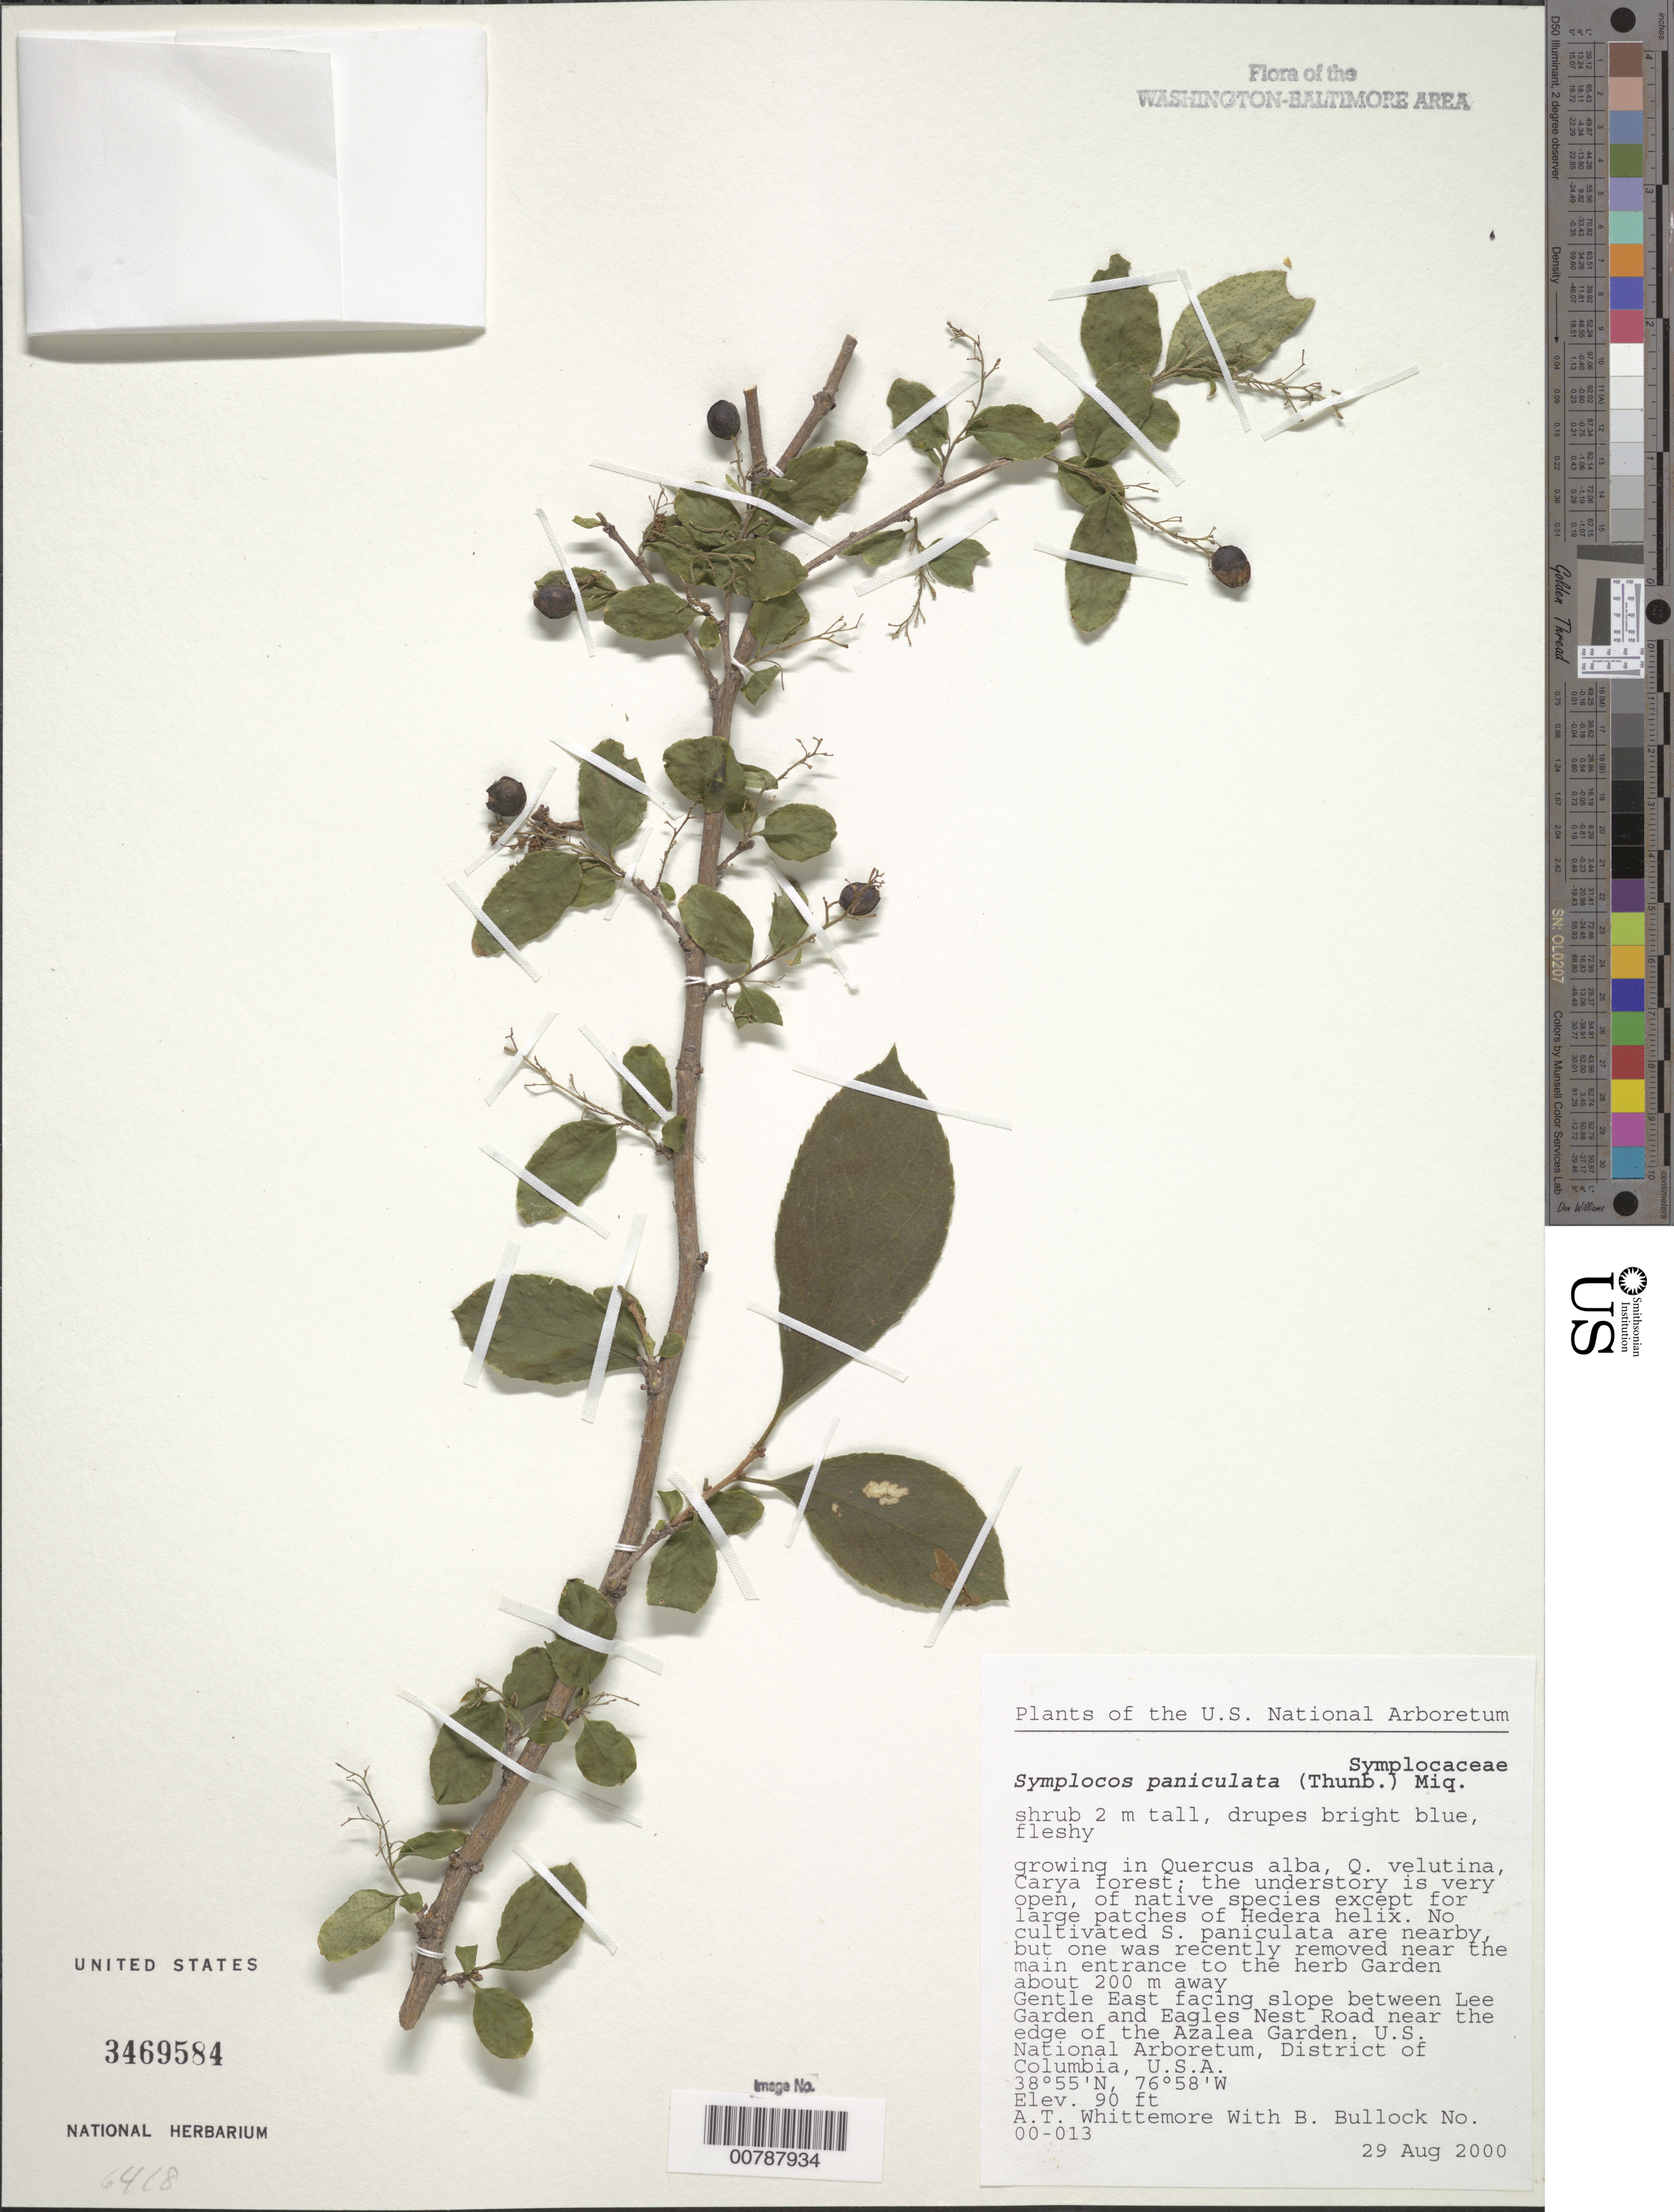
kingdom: Plantae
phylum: Tracheophyta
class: Magnoliopsida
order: Ericales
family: Symplocaceae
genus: Symplocos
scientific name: Symplocos paniculata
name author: Miq.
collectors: A. T. Whittemore & B. Bullock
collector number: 00-013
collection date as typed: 29 Aug 2000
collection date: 2000-08-29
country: United States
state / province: District of Columbia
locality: U.S. National Arboretum, between Lee Garden and Eagles Nest Road near the edge of the Azalea Garden.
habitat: Growing in Quercus alba, Q. velutina, Carya forest. The understory is very open, of naitve species except for patches of Helix hedera. Gentle east facing slope.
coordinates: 38 55, 76 58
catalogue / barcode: US 3469584